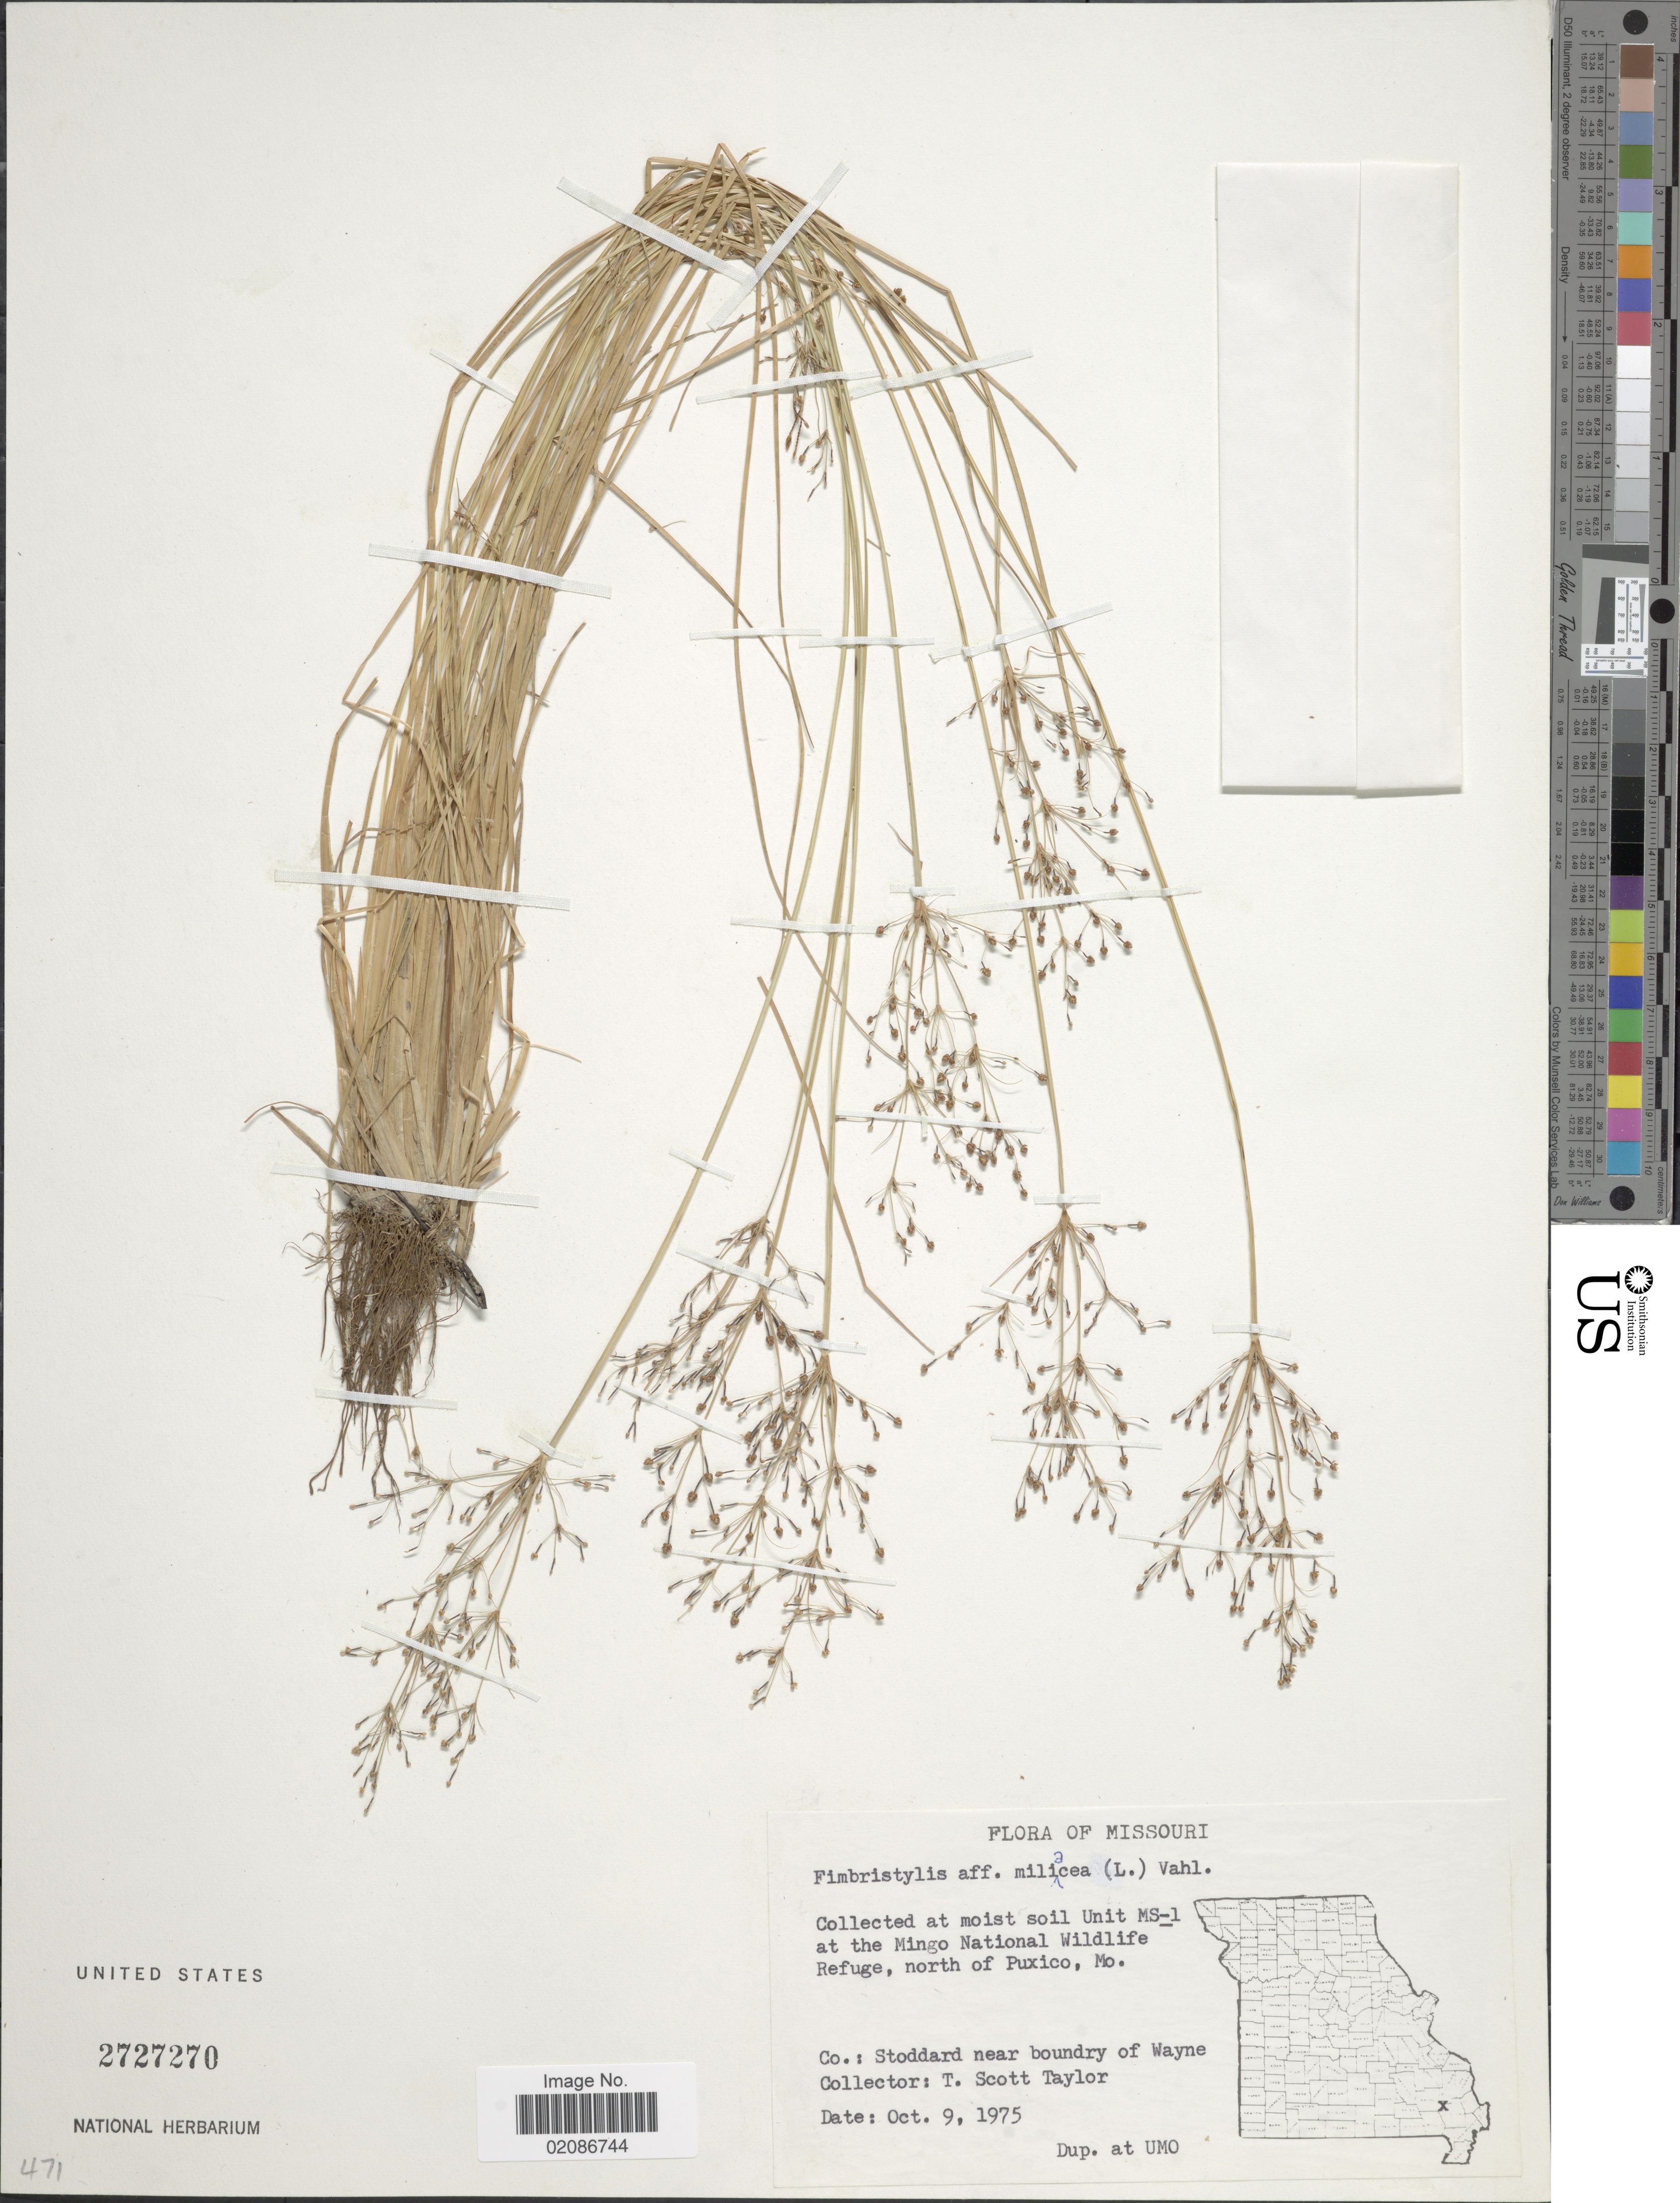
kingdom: Plantae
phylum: Tracheophyta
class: Liliopsida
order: Poales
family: Cyperaceae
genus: Fimbristylis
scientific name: Fimbristylis littoralis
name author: Gaudich.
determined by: Strong, M. T., (US), Smithsonian Institution - National Museum of Natural History (UNITED STATES)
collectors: T. Taylor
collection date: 1975-10-09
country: United States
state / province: Missouri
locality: Moist soil Unit MS-1 at the Mingo National Wildlife Refuge, north of Puxico, Mo. Co.: Stoddard near boundary of Wayne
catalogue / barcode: US 2727270